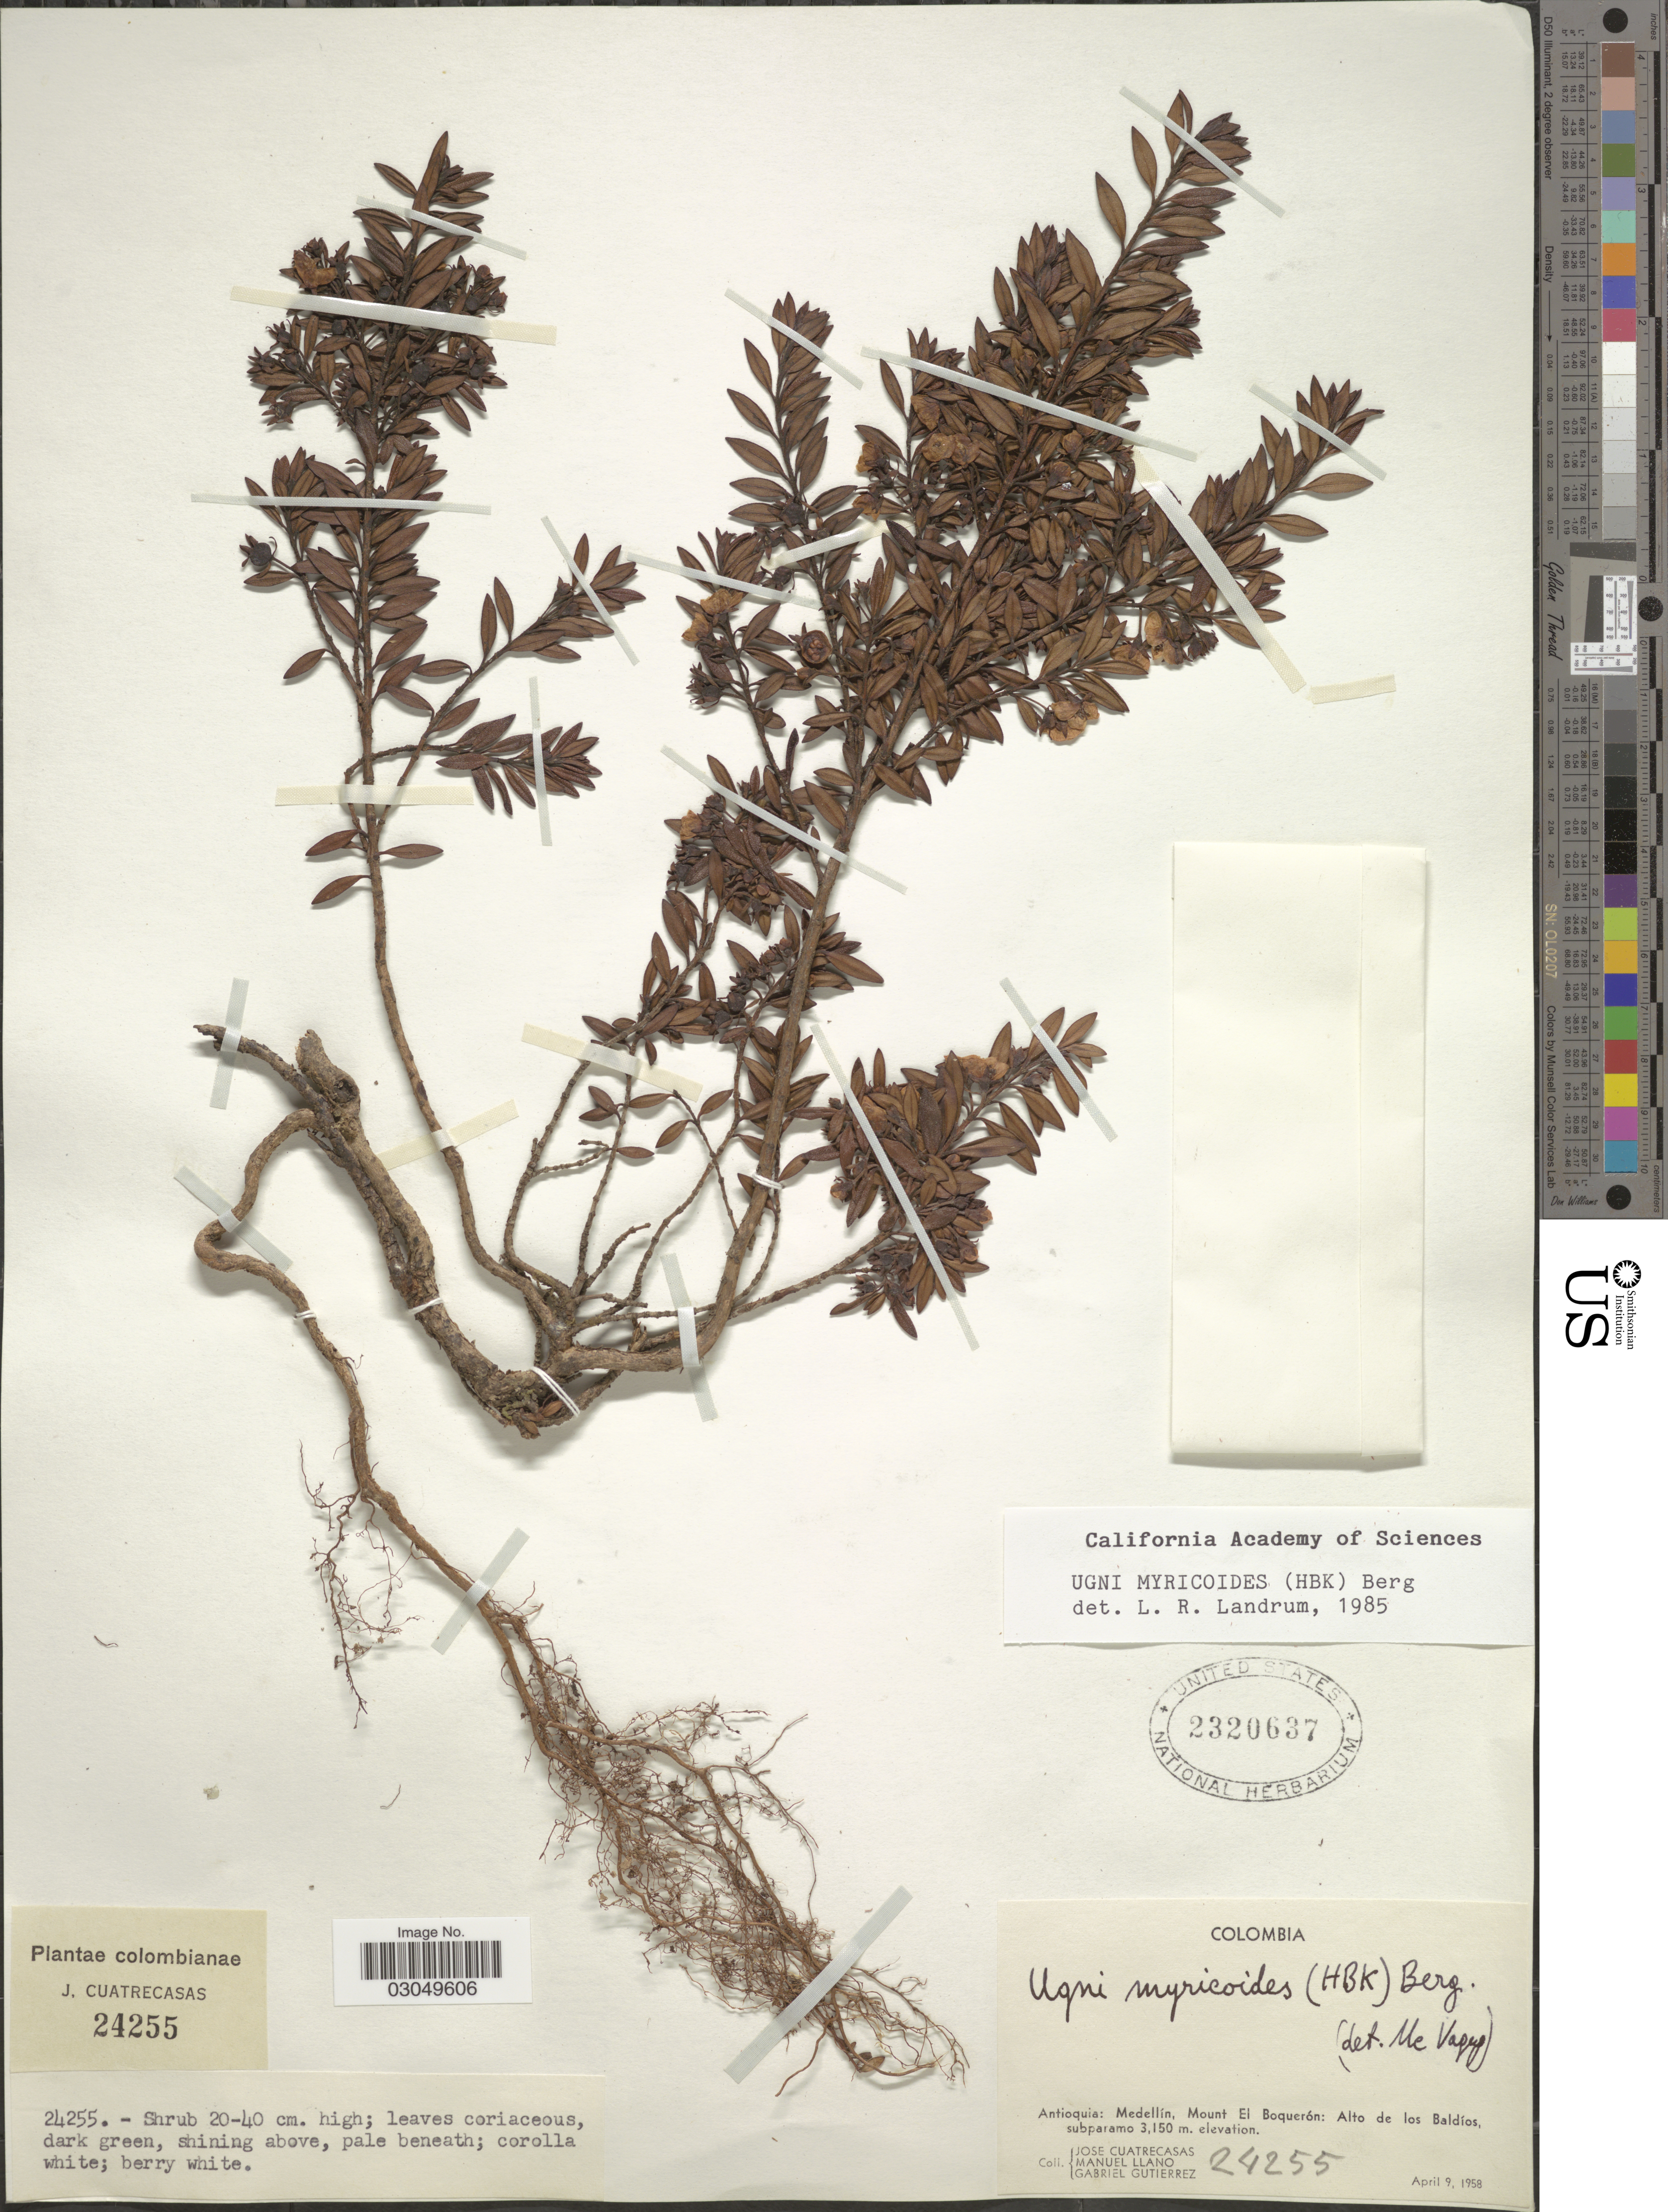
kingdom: Plantae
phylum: Tracheophyta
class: Magnoliopsida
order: Myrtales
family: Myrtaceae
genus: Ugni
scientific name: Ugni myricoides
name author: (Kunth) O. Berg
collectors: J. Cuatrecasas, M. Llano & G. Gutierrez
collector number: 24255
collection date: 1958-04-09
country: Colombia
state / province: Antioquia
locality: Medellín, Mount El Boquerón: Alto de los Baldíos.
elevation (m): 3150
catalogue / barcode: US 2320637